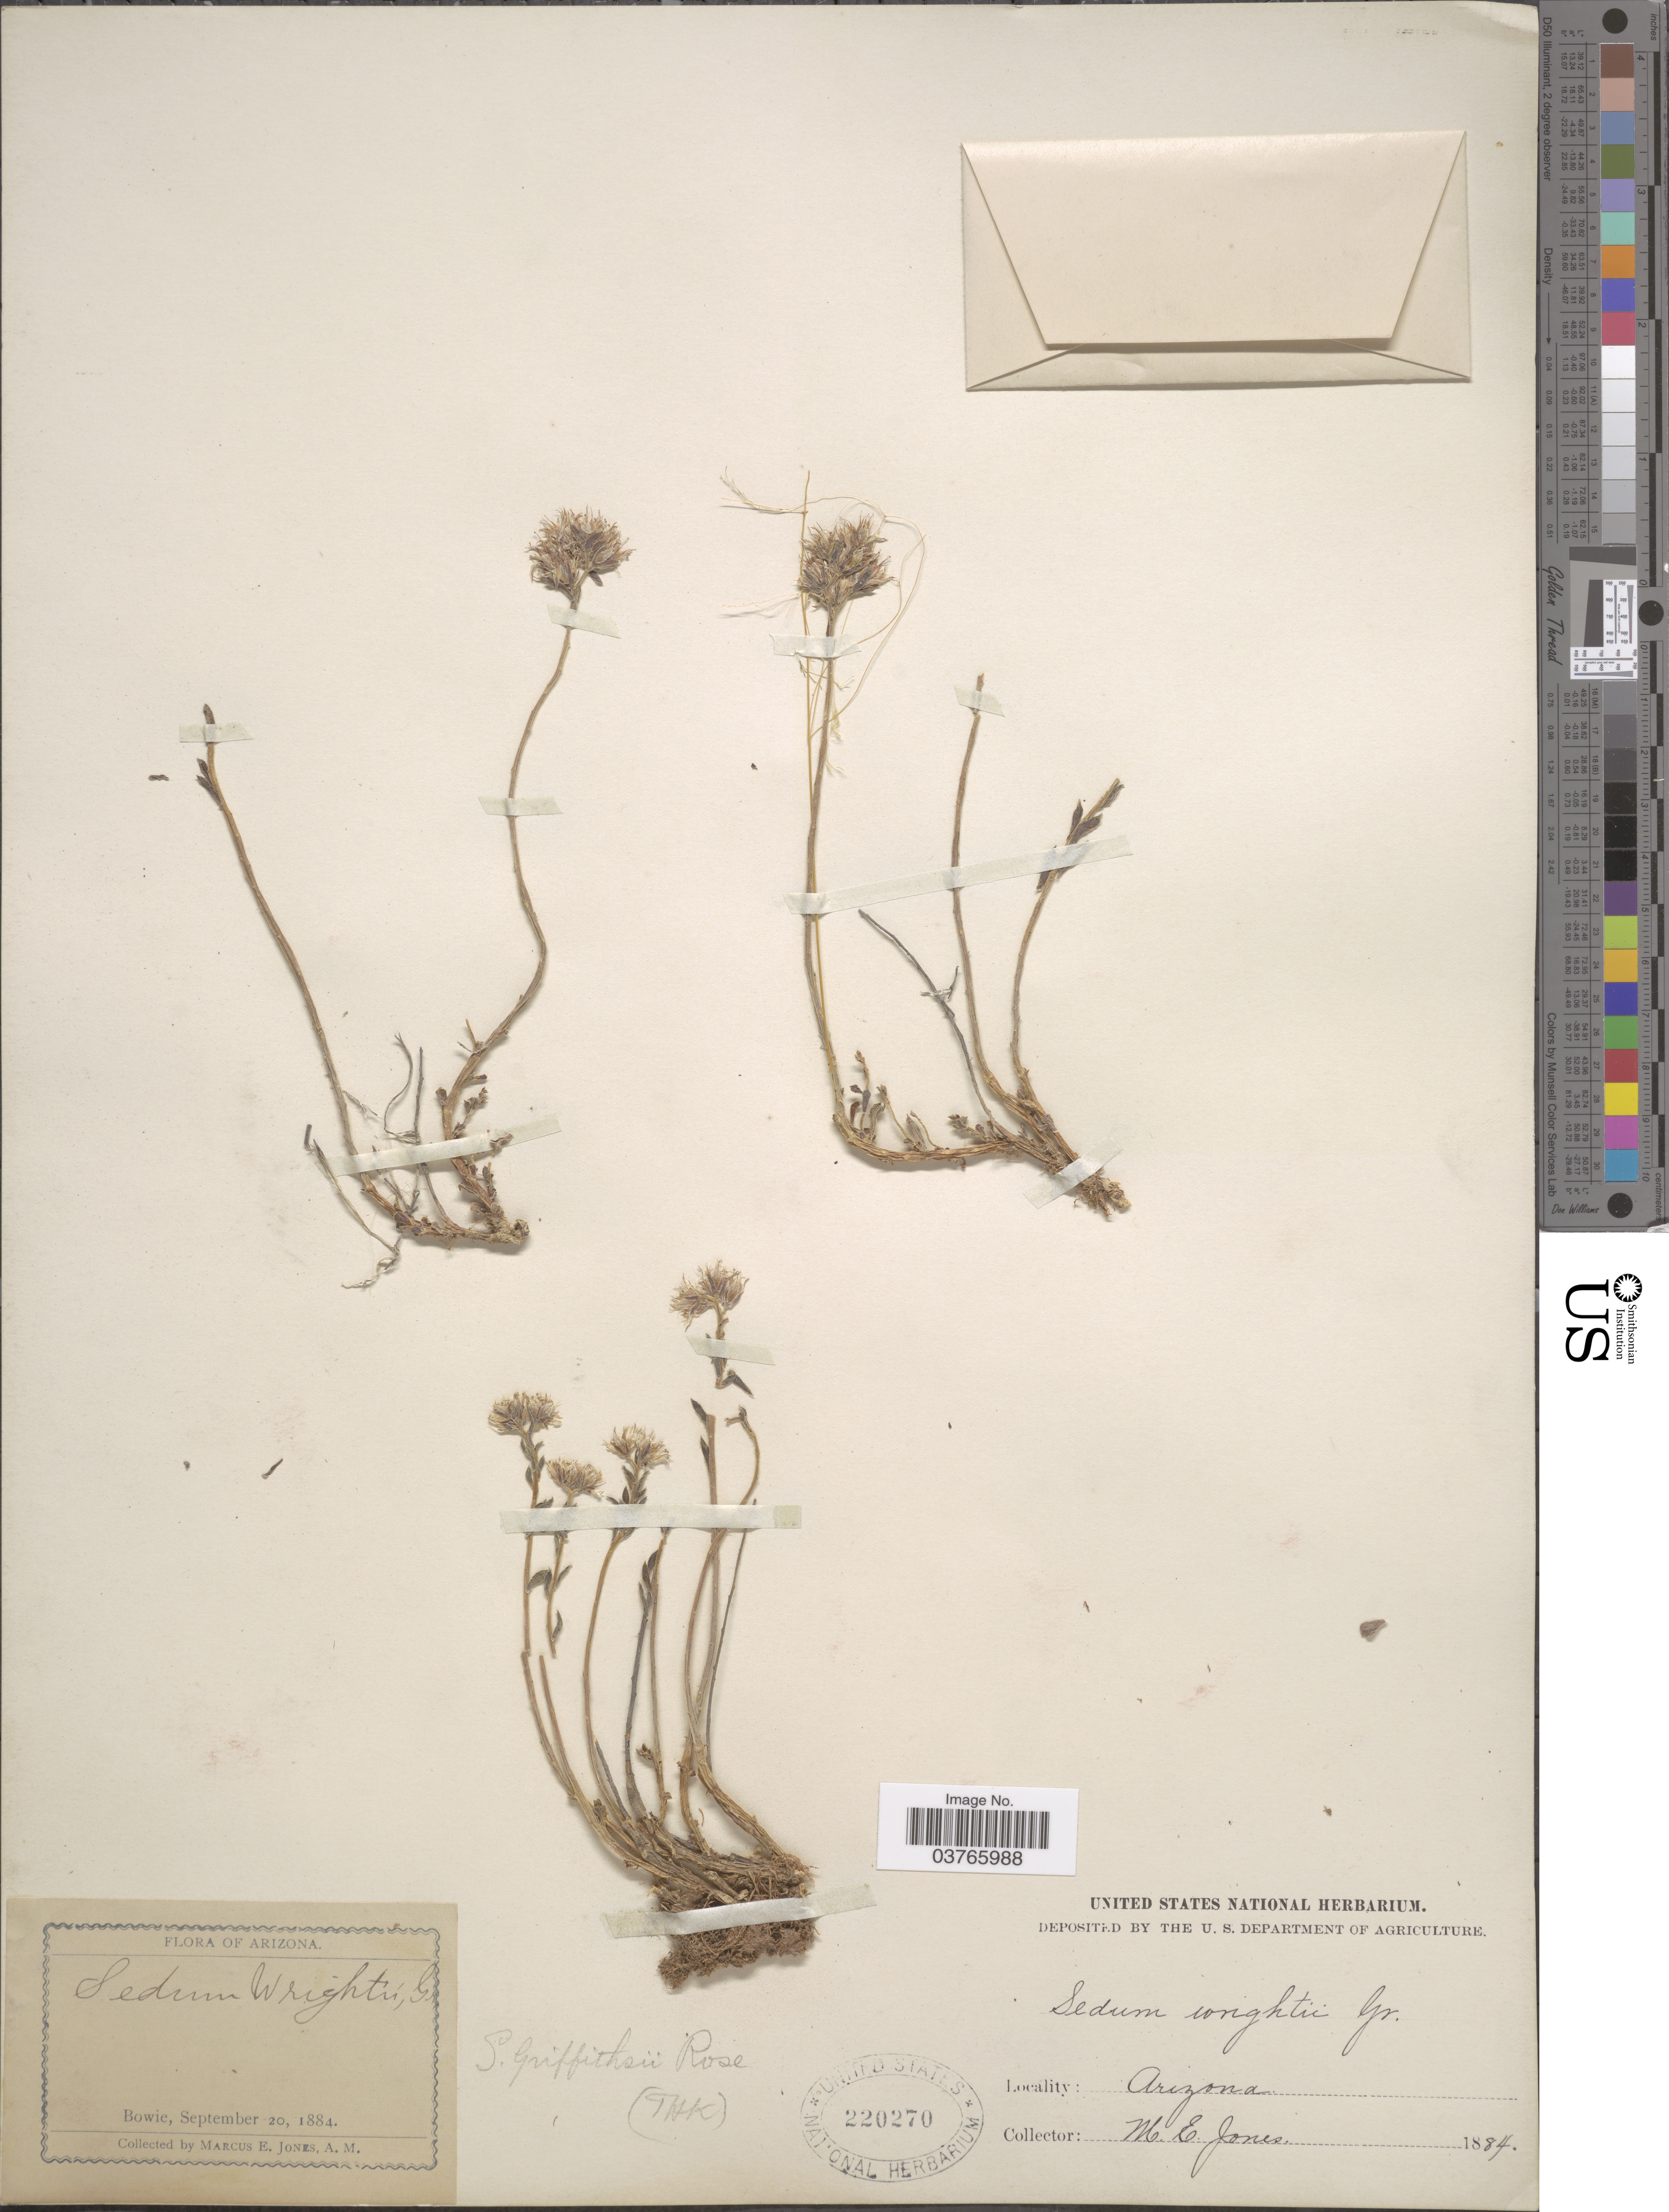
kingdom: Plantae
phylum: Tracheophyta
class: Magnoliopsida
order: Saxifragales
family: Crassulaceae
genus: Sedum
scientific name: Sedum griffithsii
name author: Rose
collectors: M. E. Jones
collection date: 1884-09-20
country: United States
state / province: Arizona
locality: Bowie.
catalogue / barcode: US 220270